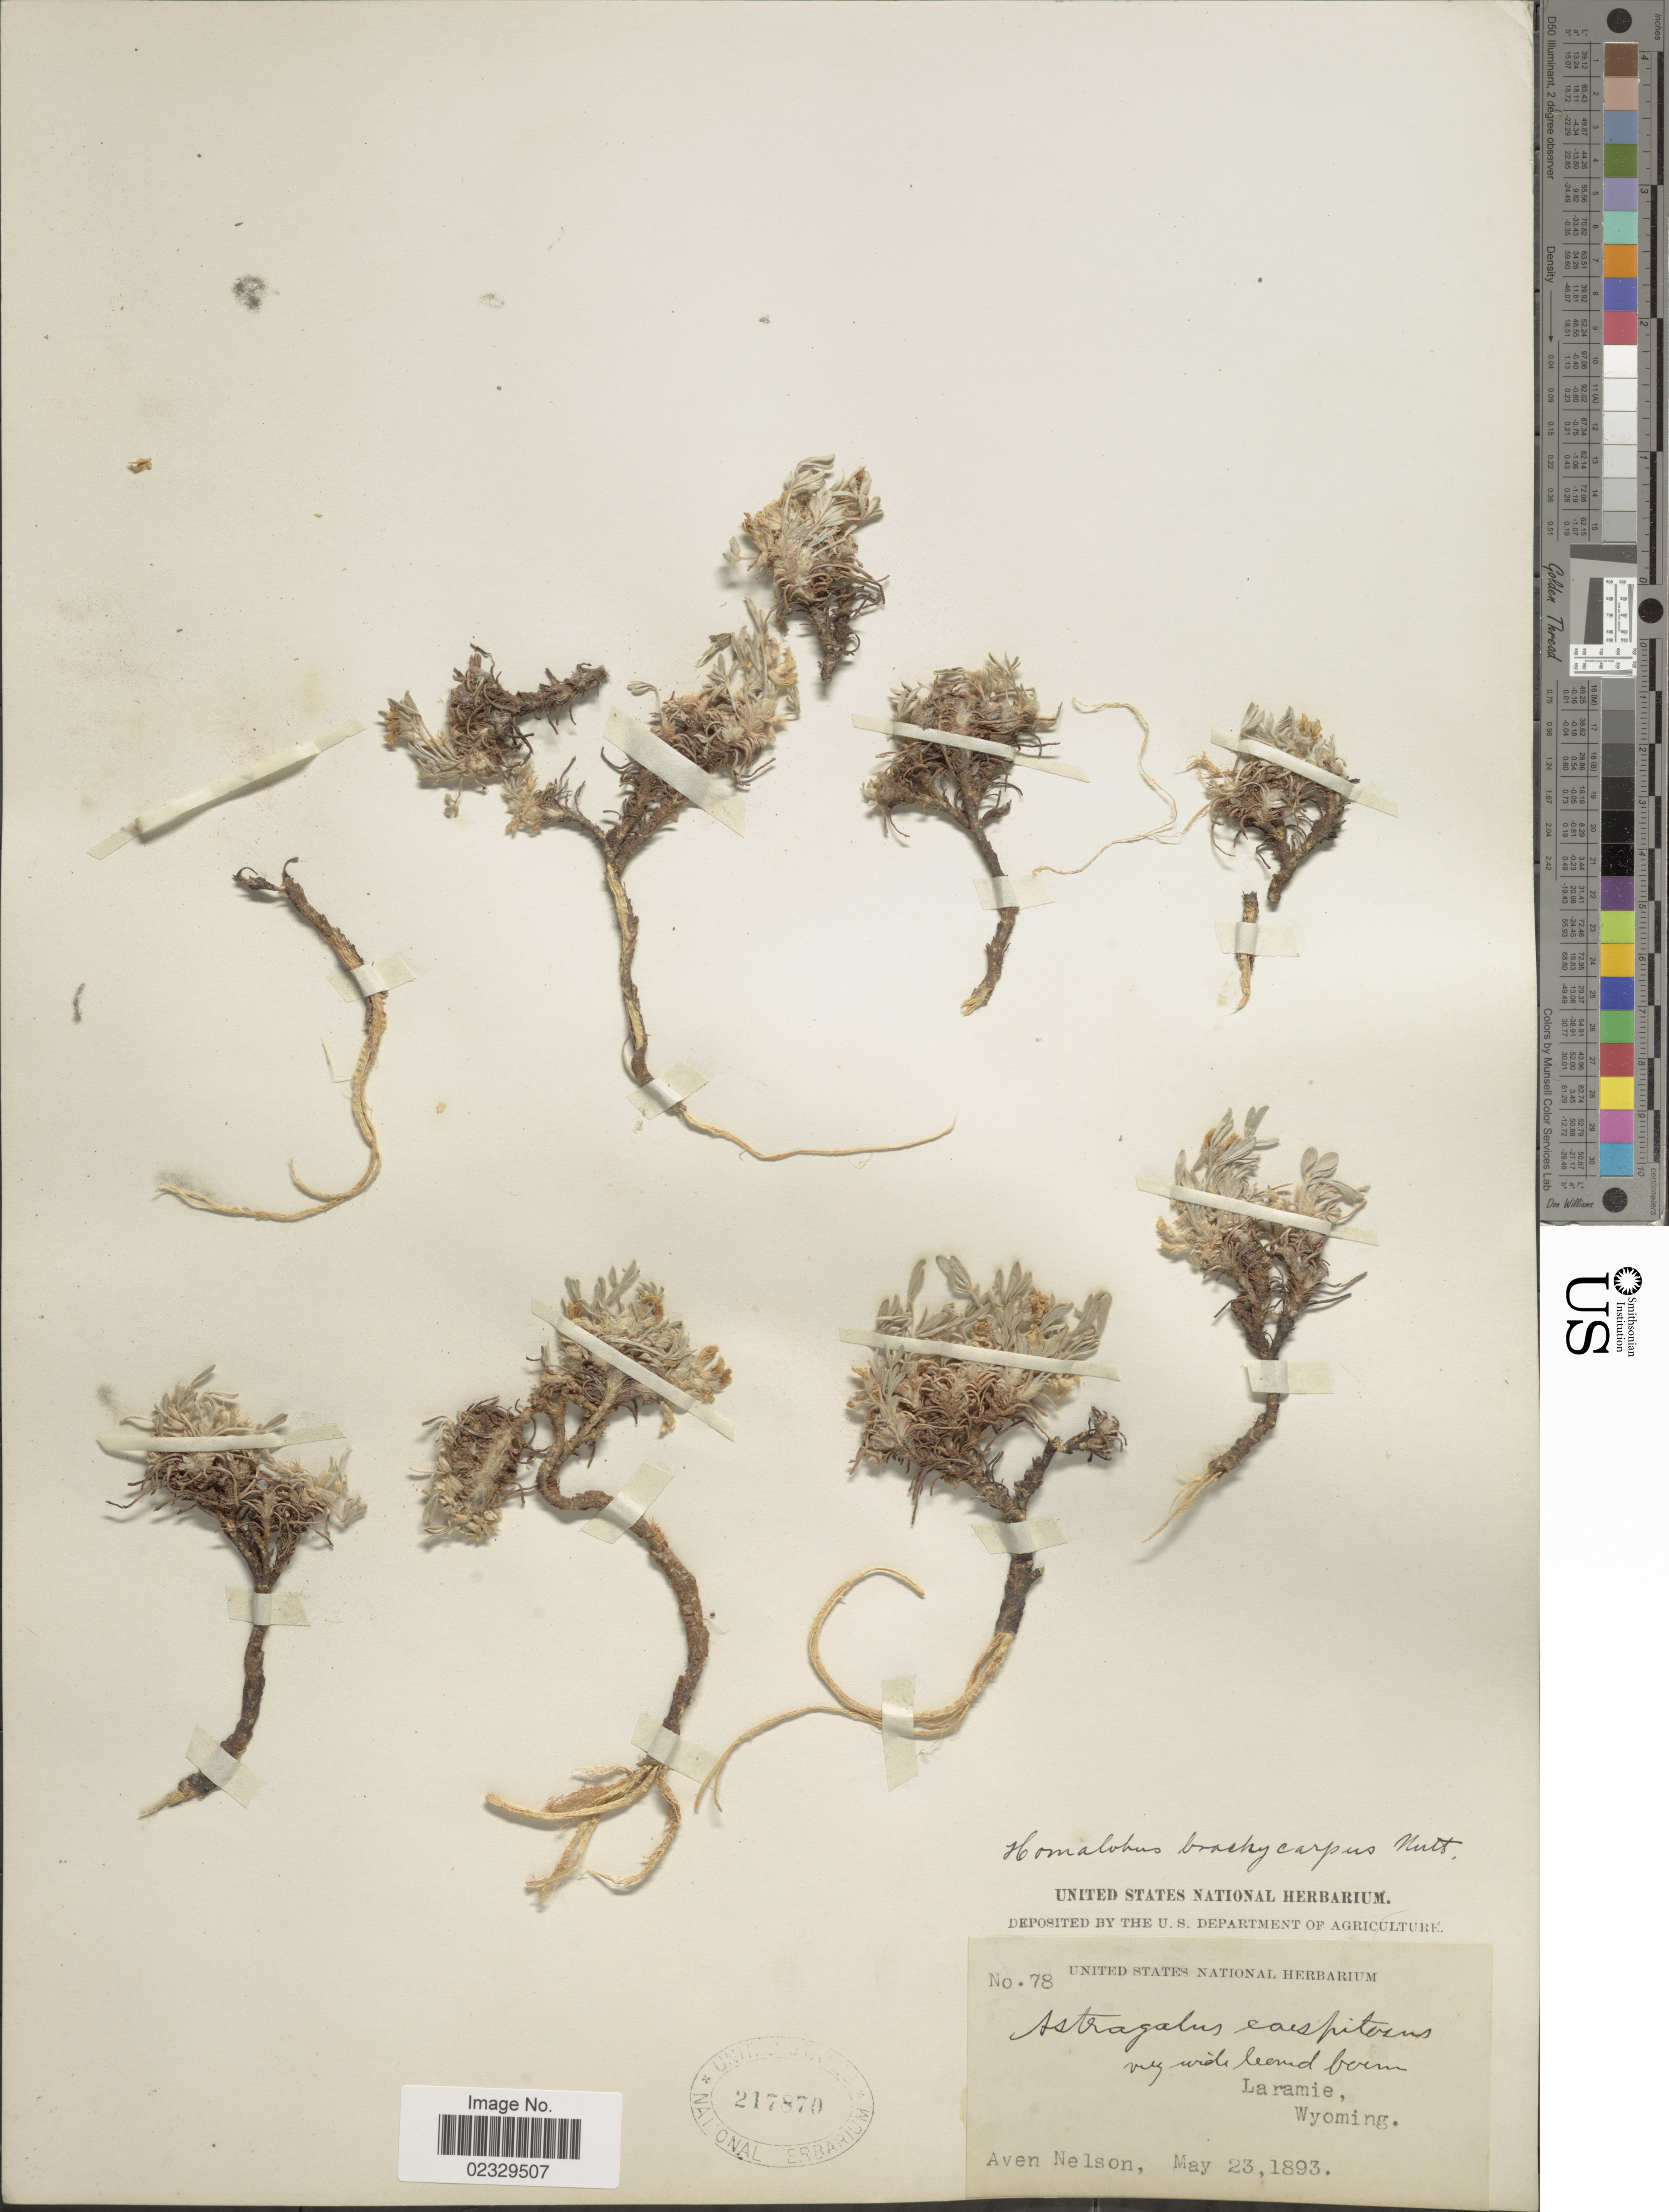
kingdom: Plantae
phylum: Tracheophyta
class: Magnoliopsida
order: Fabales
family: Fabaceae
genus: Astragalus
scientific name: Astragalus brachycarpus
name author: M. Bieb.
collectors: M. Cary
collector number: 78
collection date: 1893-05-23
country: United States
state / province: Wyoming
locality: Laramie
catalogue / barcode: US 217870